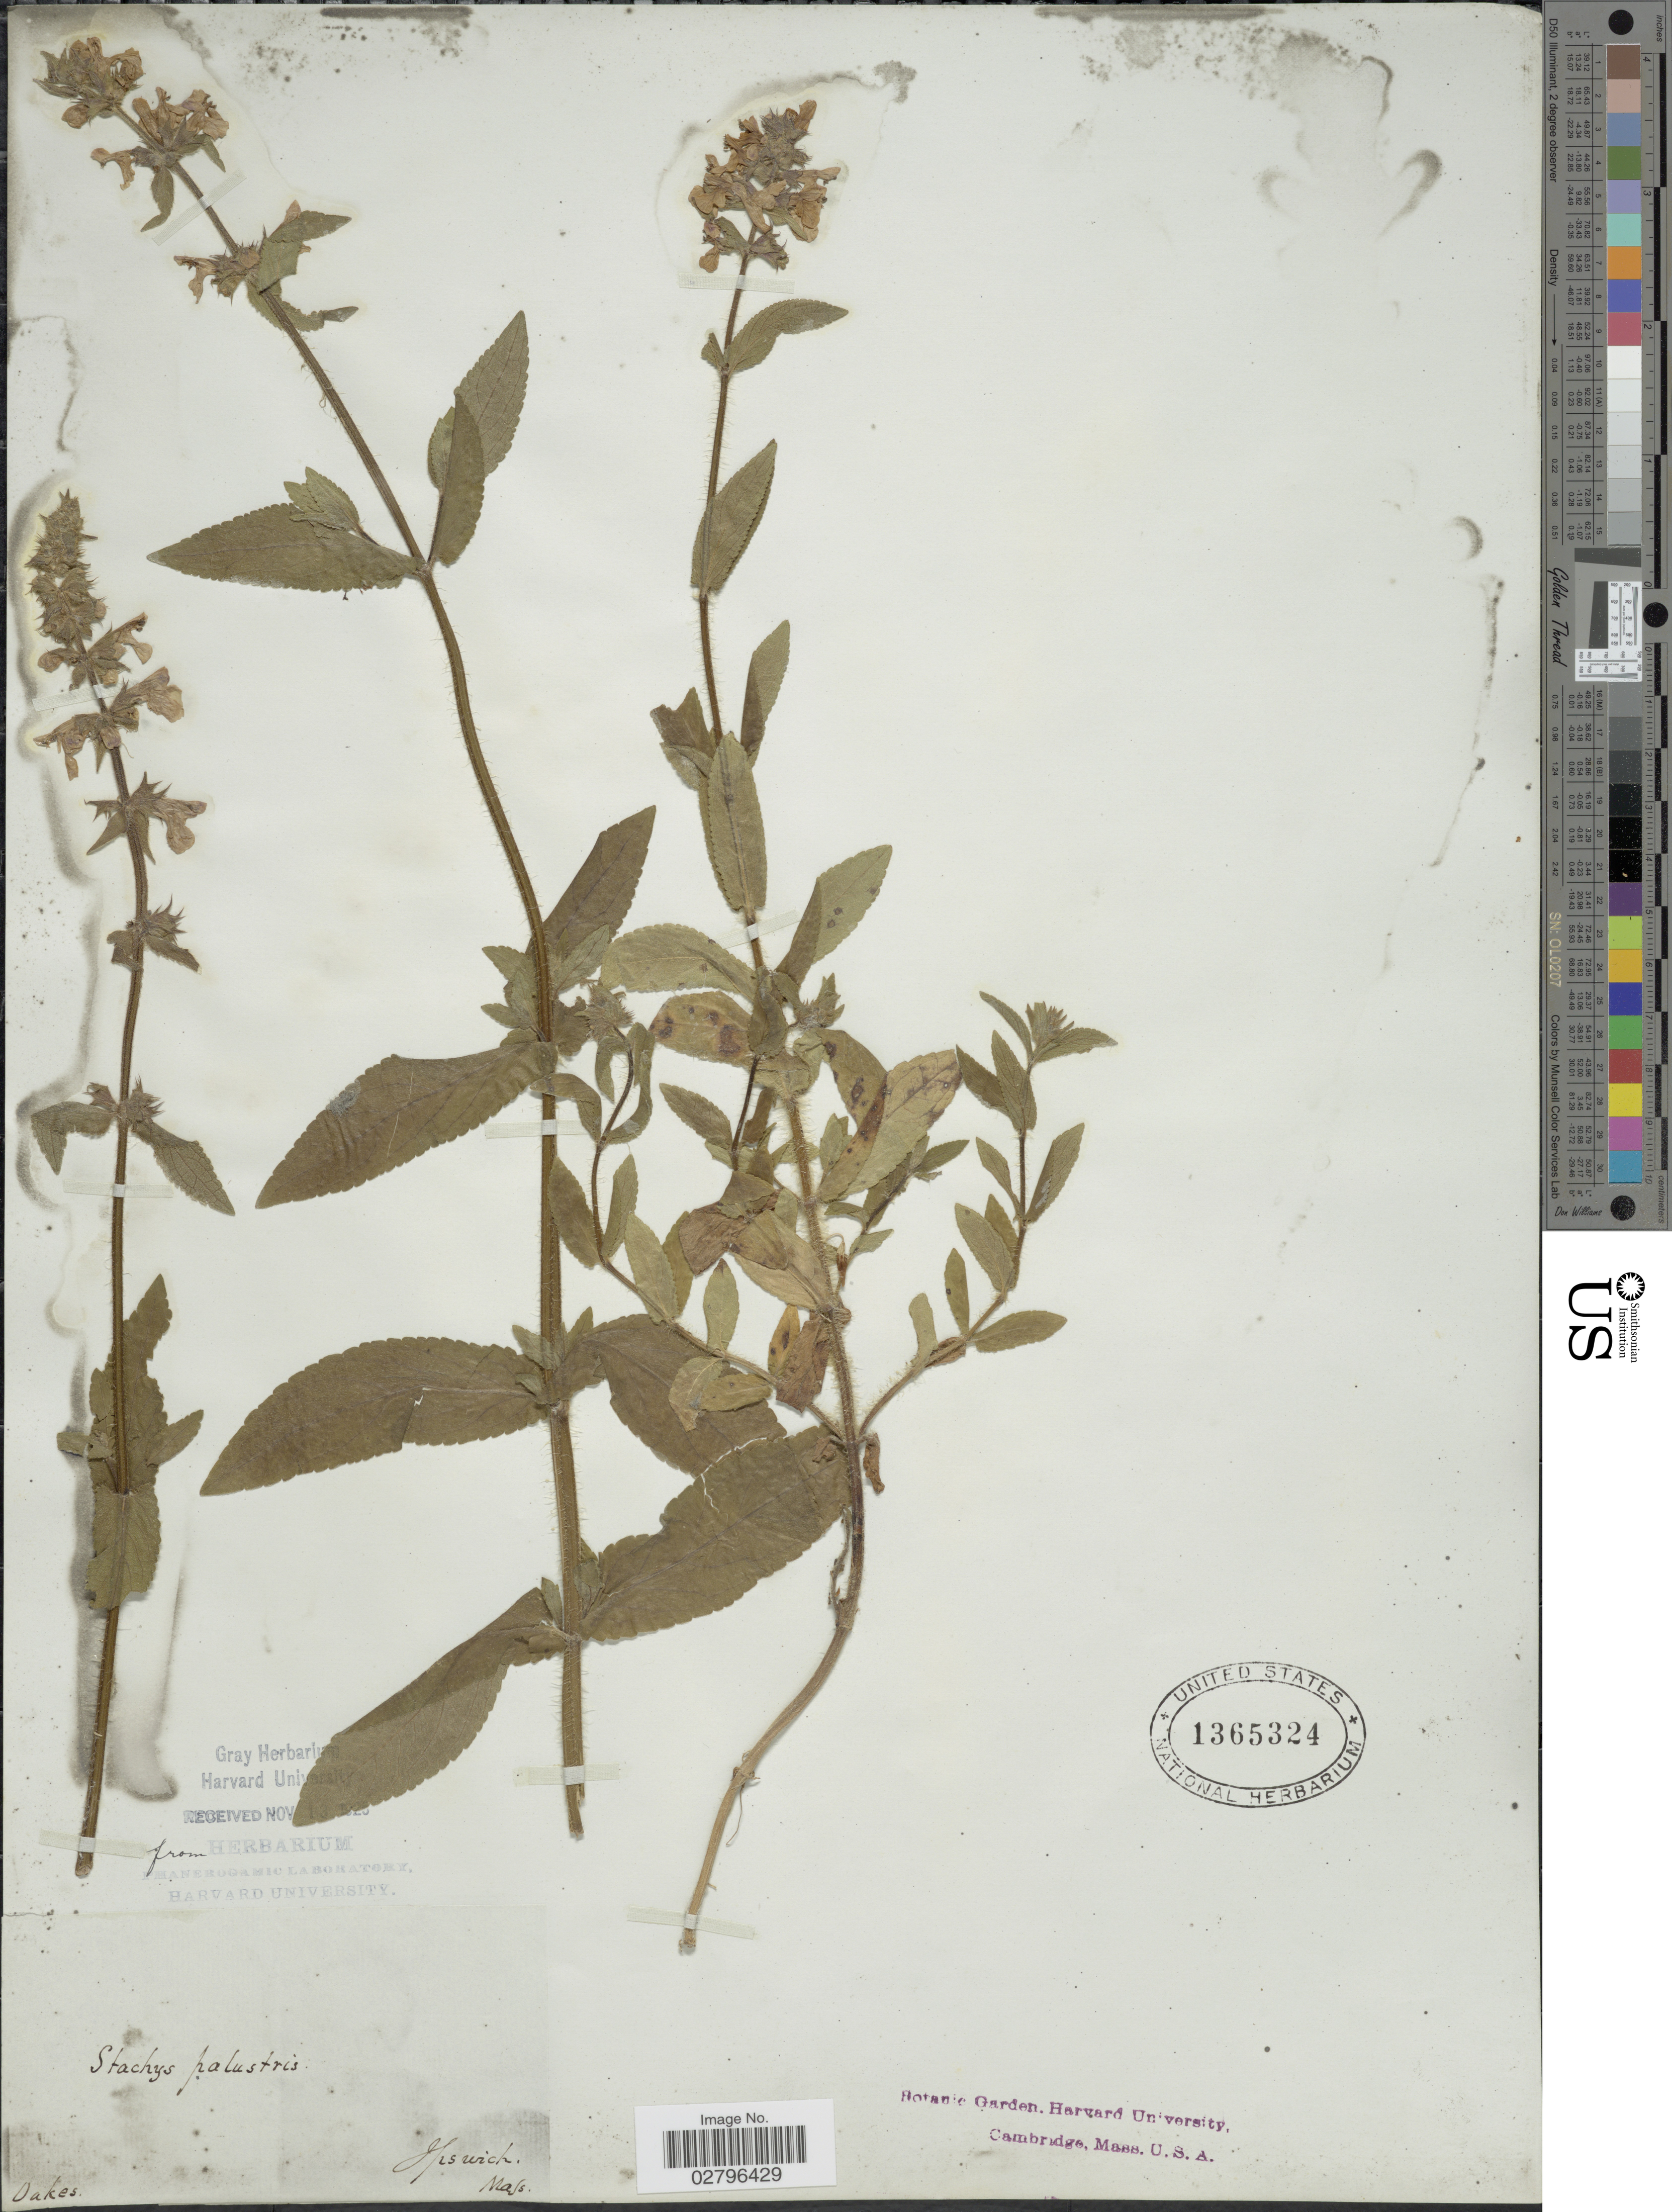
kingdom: Plantae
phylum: Tracheophyta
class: Magnoliopsida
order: Lamiales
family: Lamiaceae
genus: Stachys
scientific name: Stachys palustris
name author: L.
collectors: -. Oakes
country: United States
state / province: Massachusetts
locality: Ipswich.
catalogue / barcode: US 1365324